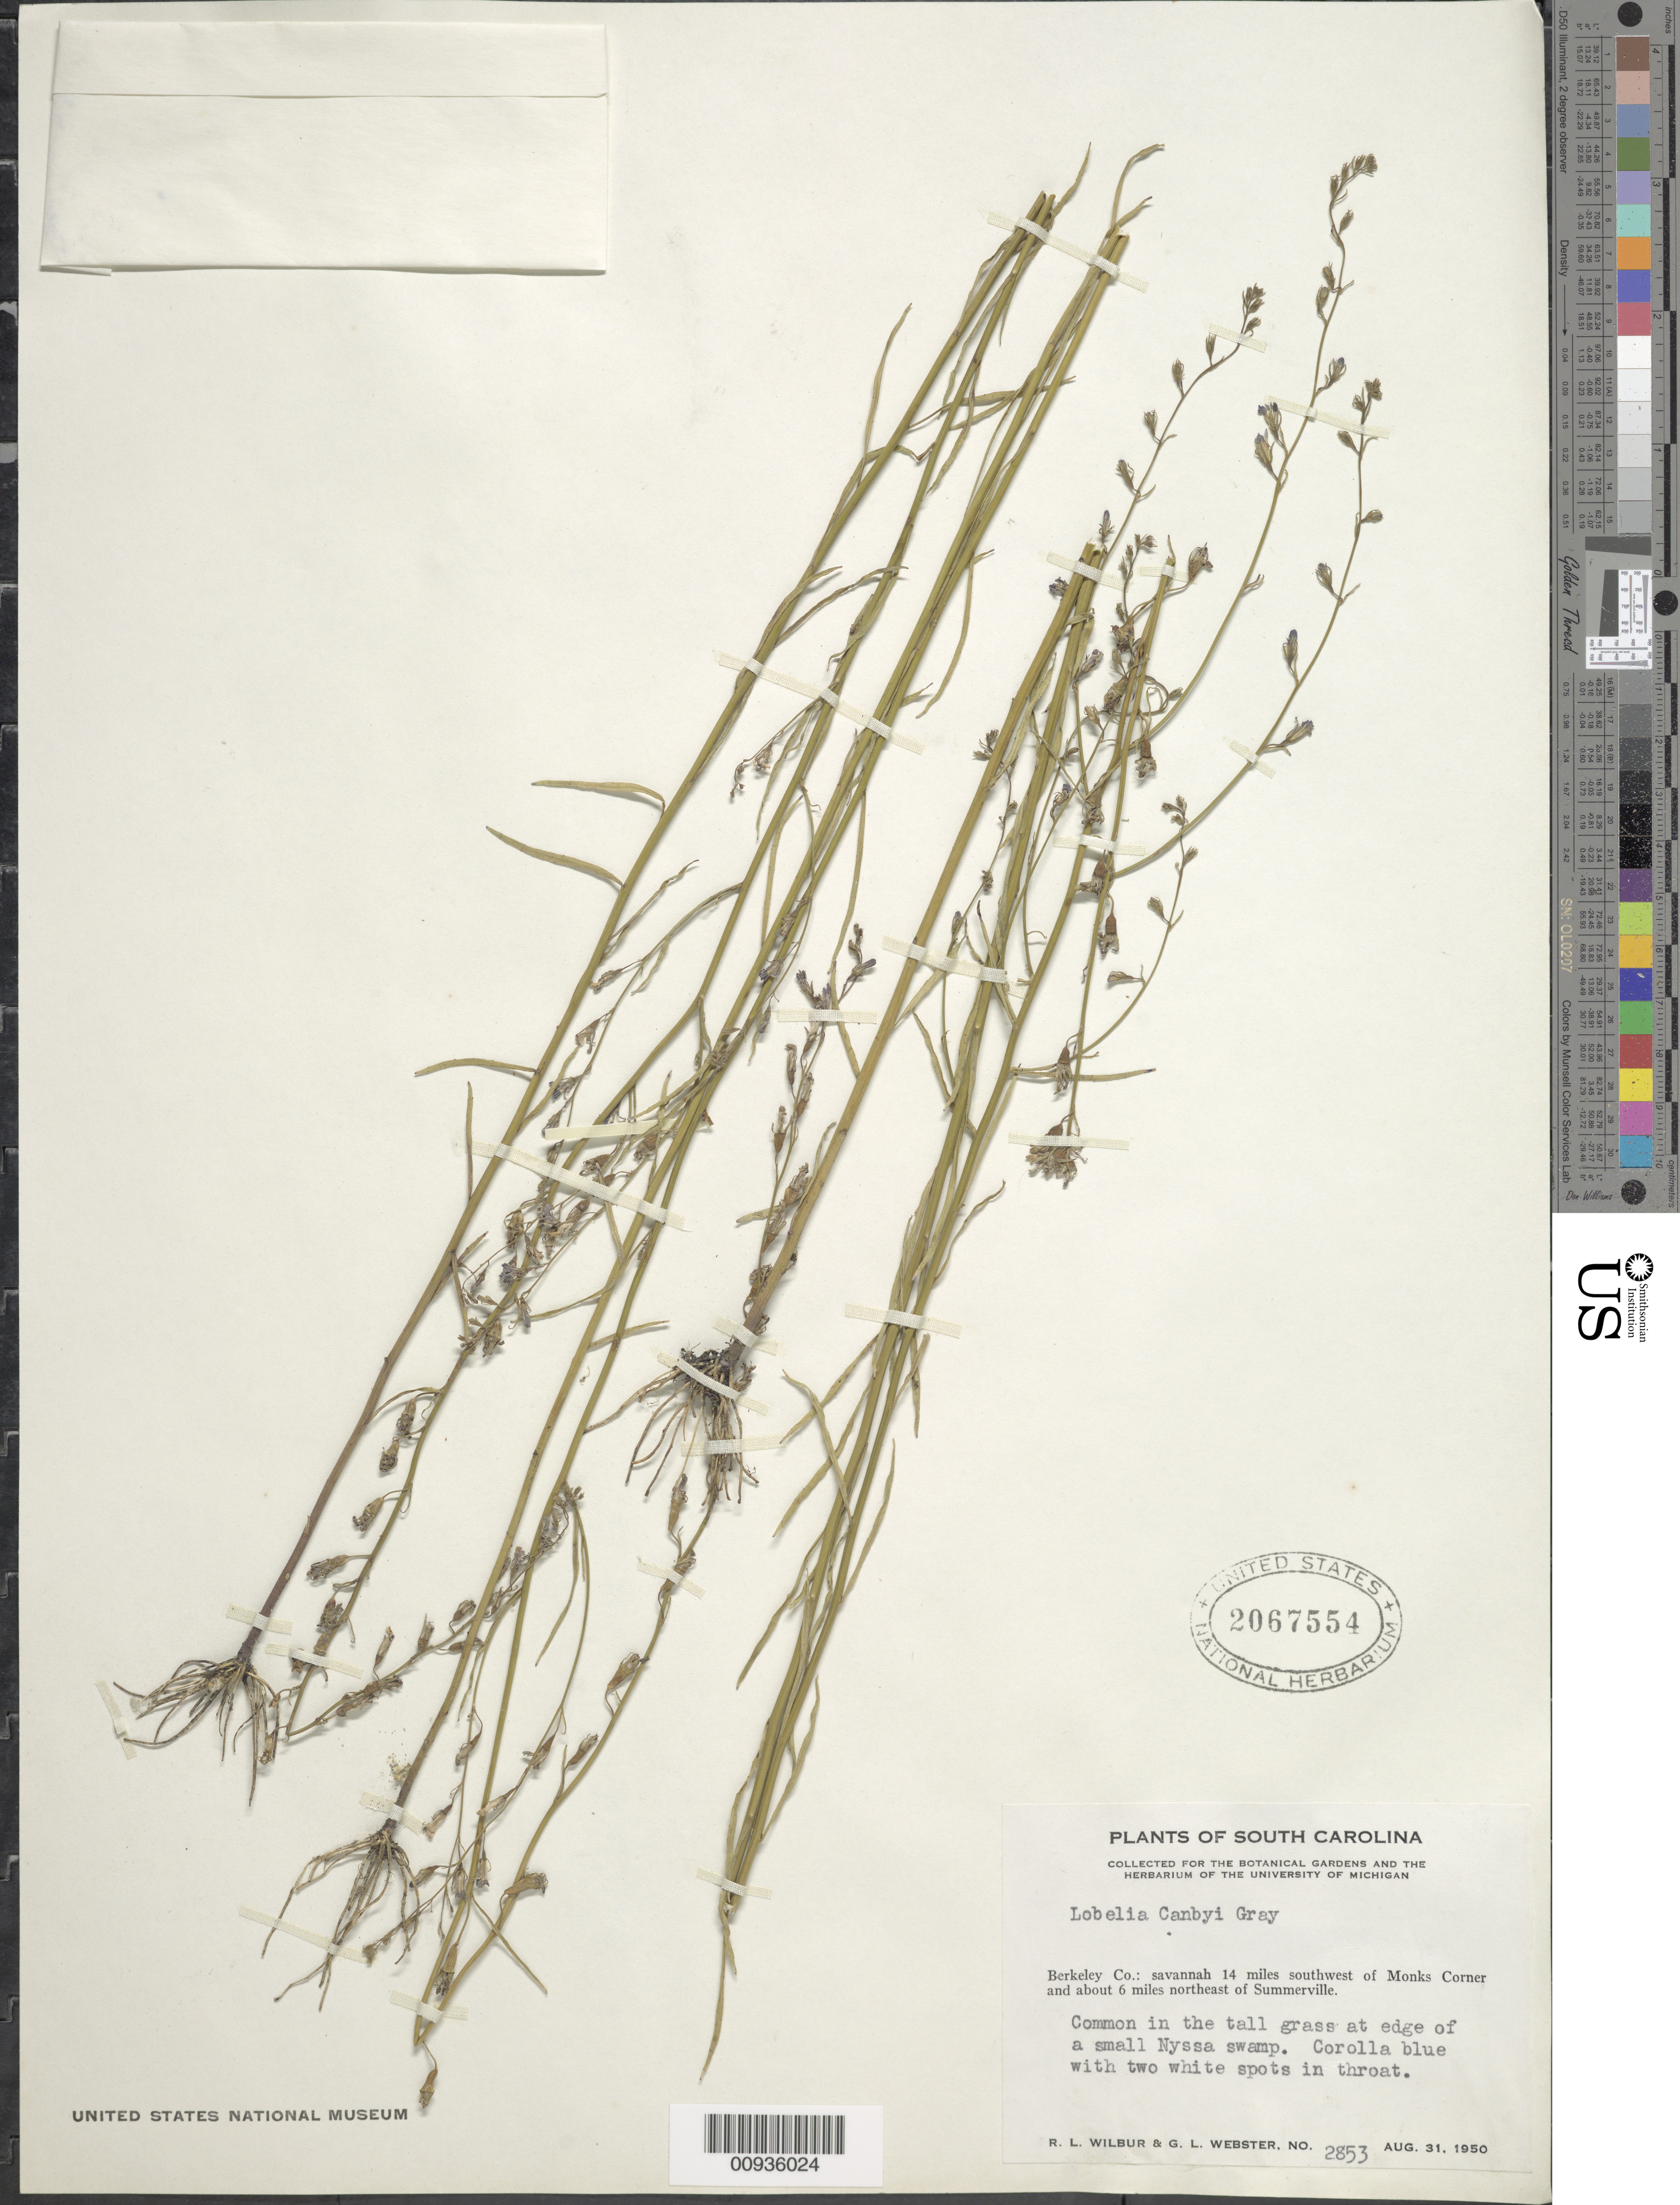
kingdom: Plantae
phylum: Tracheophyta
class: Magnoliopsida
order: Asterales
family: Campanulaceae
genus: Lobelia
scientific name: Lobelia canbyi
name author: A. Gray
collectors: R. L. Wilbur & G. L. Webster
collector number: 2853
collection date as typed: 31 Aug 1950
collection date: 1950-08-31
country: United States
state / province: South Carolina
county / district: Berkeley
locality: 14 mi sw of Monks Corner & about 6 mi NE of Summerville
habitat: common in the tall grass at the edge of a small Nyssa swamp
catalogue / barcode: US 2067554